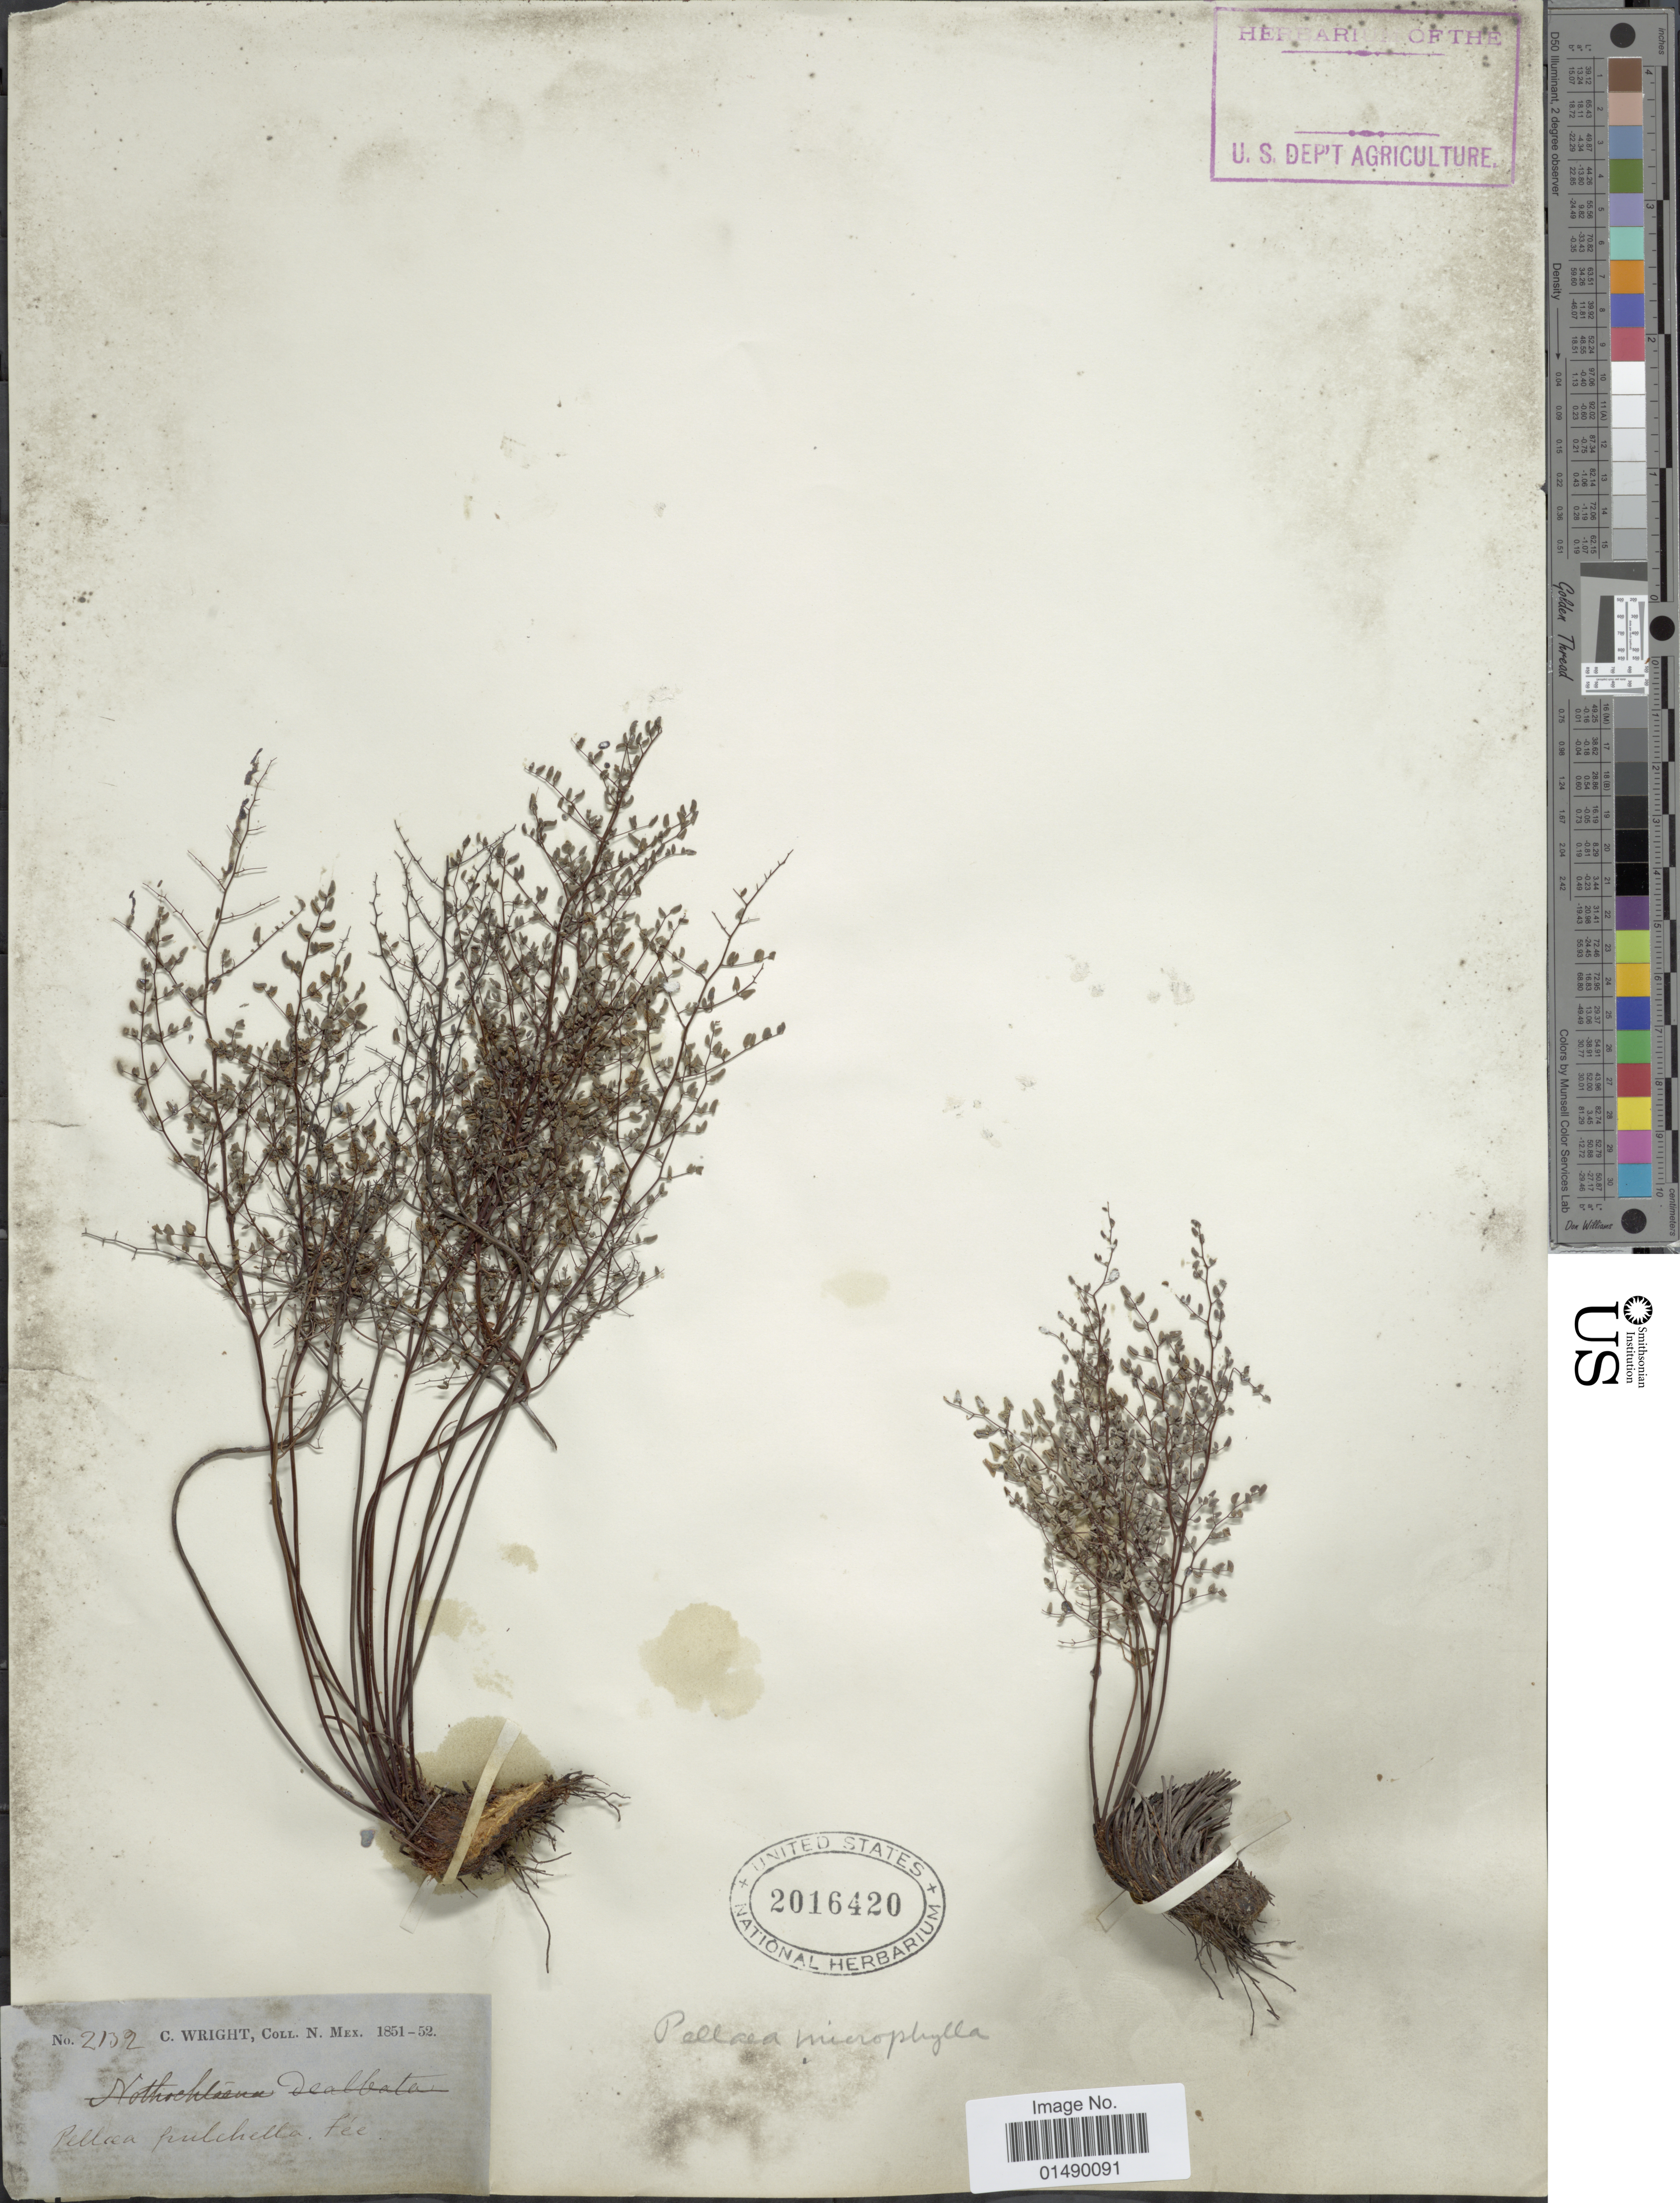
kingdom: Plantae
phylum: Tracheophyta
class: Polypodiopsida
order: Polypodiales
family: Pteridaceae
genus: Argyrochosma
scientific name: Argyrochosma microphylla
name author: (Mett. ex Kuhn) Windham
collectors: C. Wright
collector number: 2132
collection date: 1851/1852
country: United States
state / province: New Mexico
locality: New Mexico.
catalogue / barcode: US 2016420